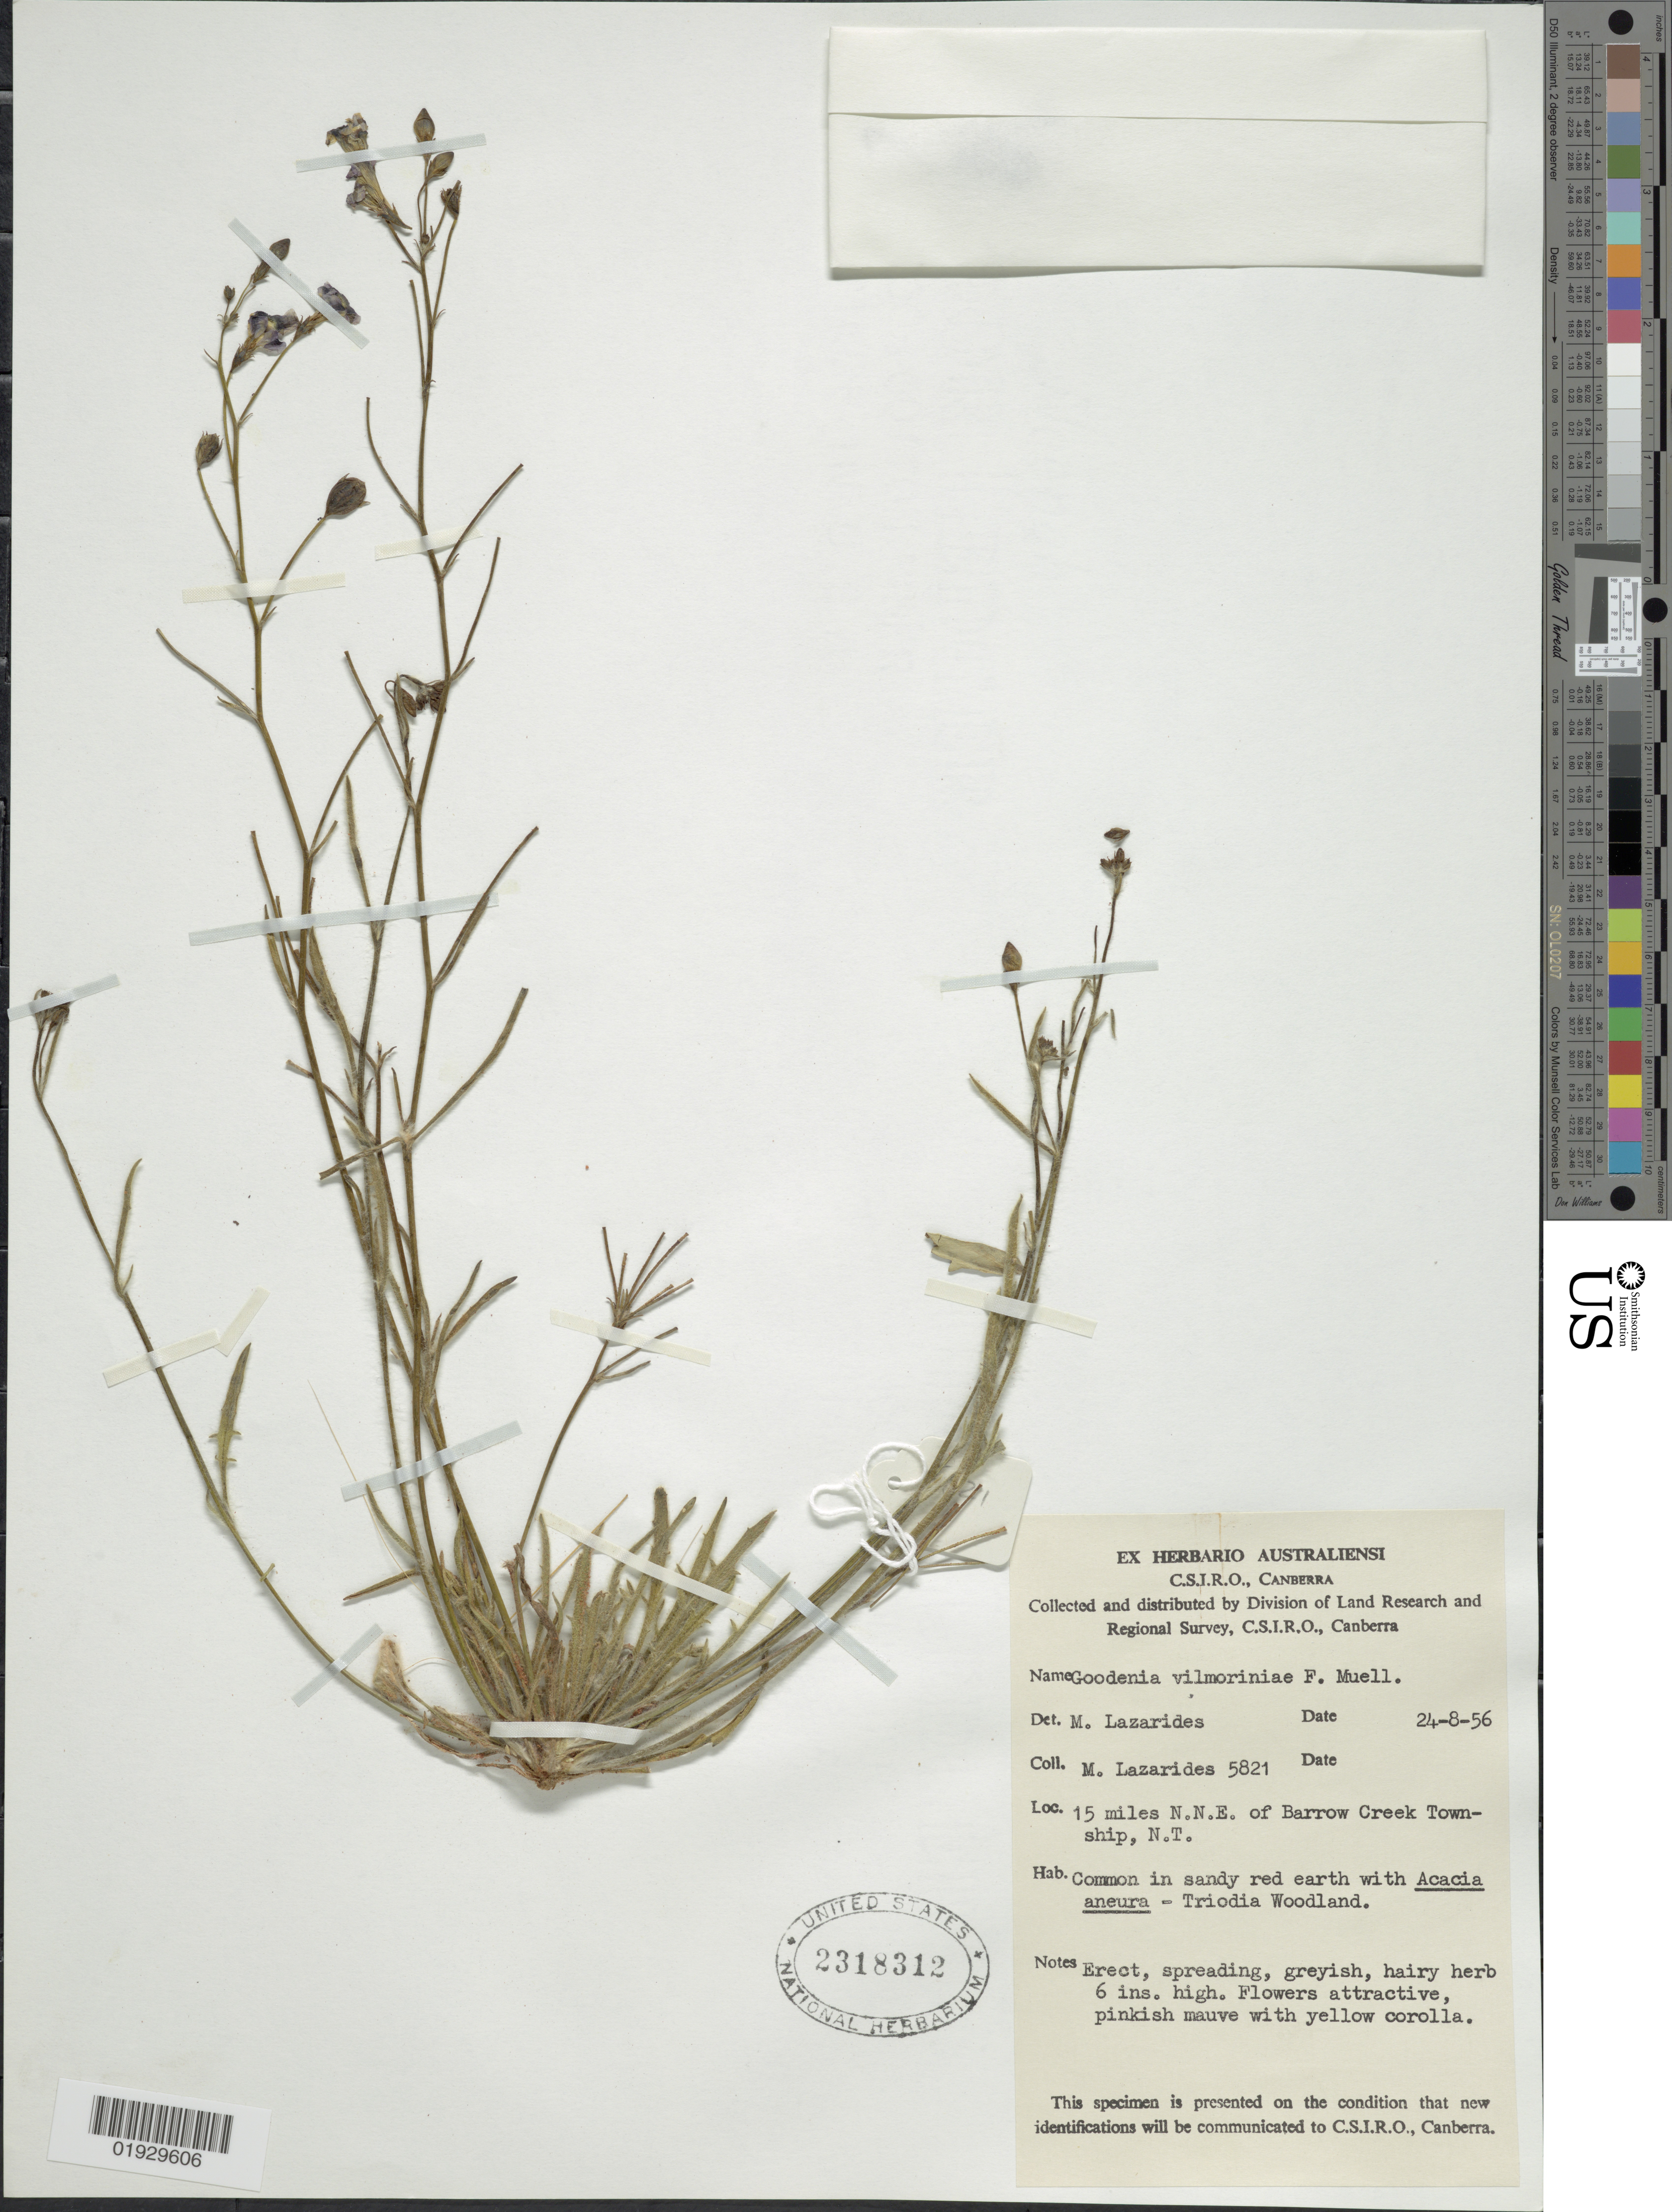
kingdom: Plantae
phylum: Tracheophyta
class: Magnoliopsida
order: Asterales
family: Goodeniaceae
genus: Goodenia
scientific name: Goodenia vilmoriniae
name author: F. Muell.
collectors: M. Lazarides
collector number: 5821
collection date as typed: Transcribed d/m/y: 24/8/56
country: Australia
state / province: Northern Territory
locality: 15 miles N.N.E. of Barrow Creek Township, N.T.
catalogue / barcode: US 2318312